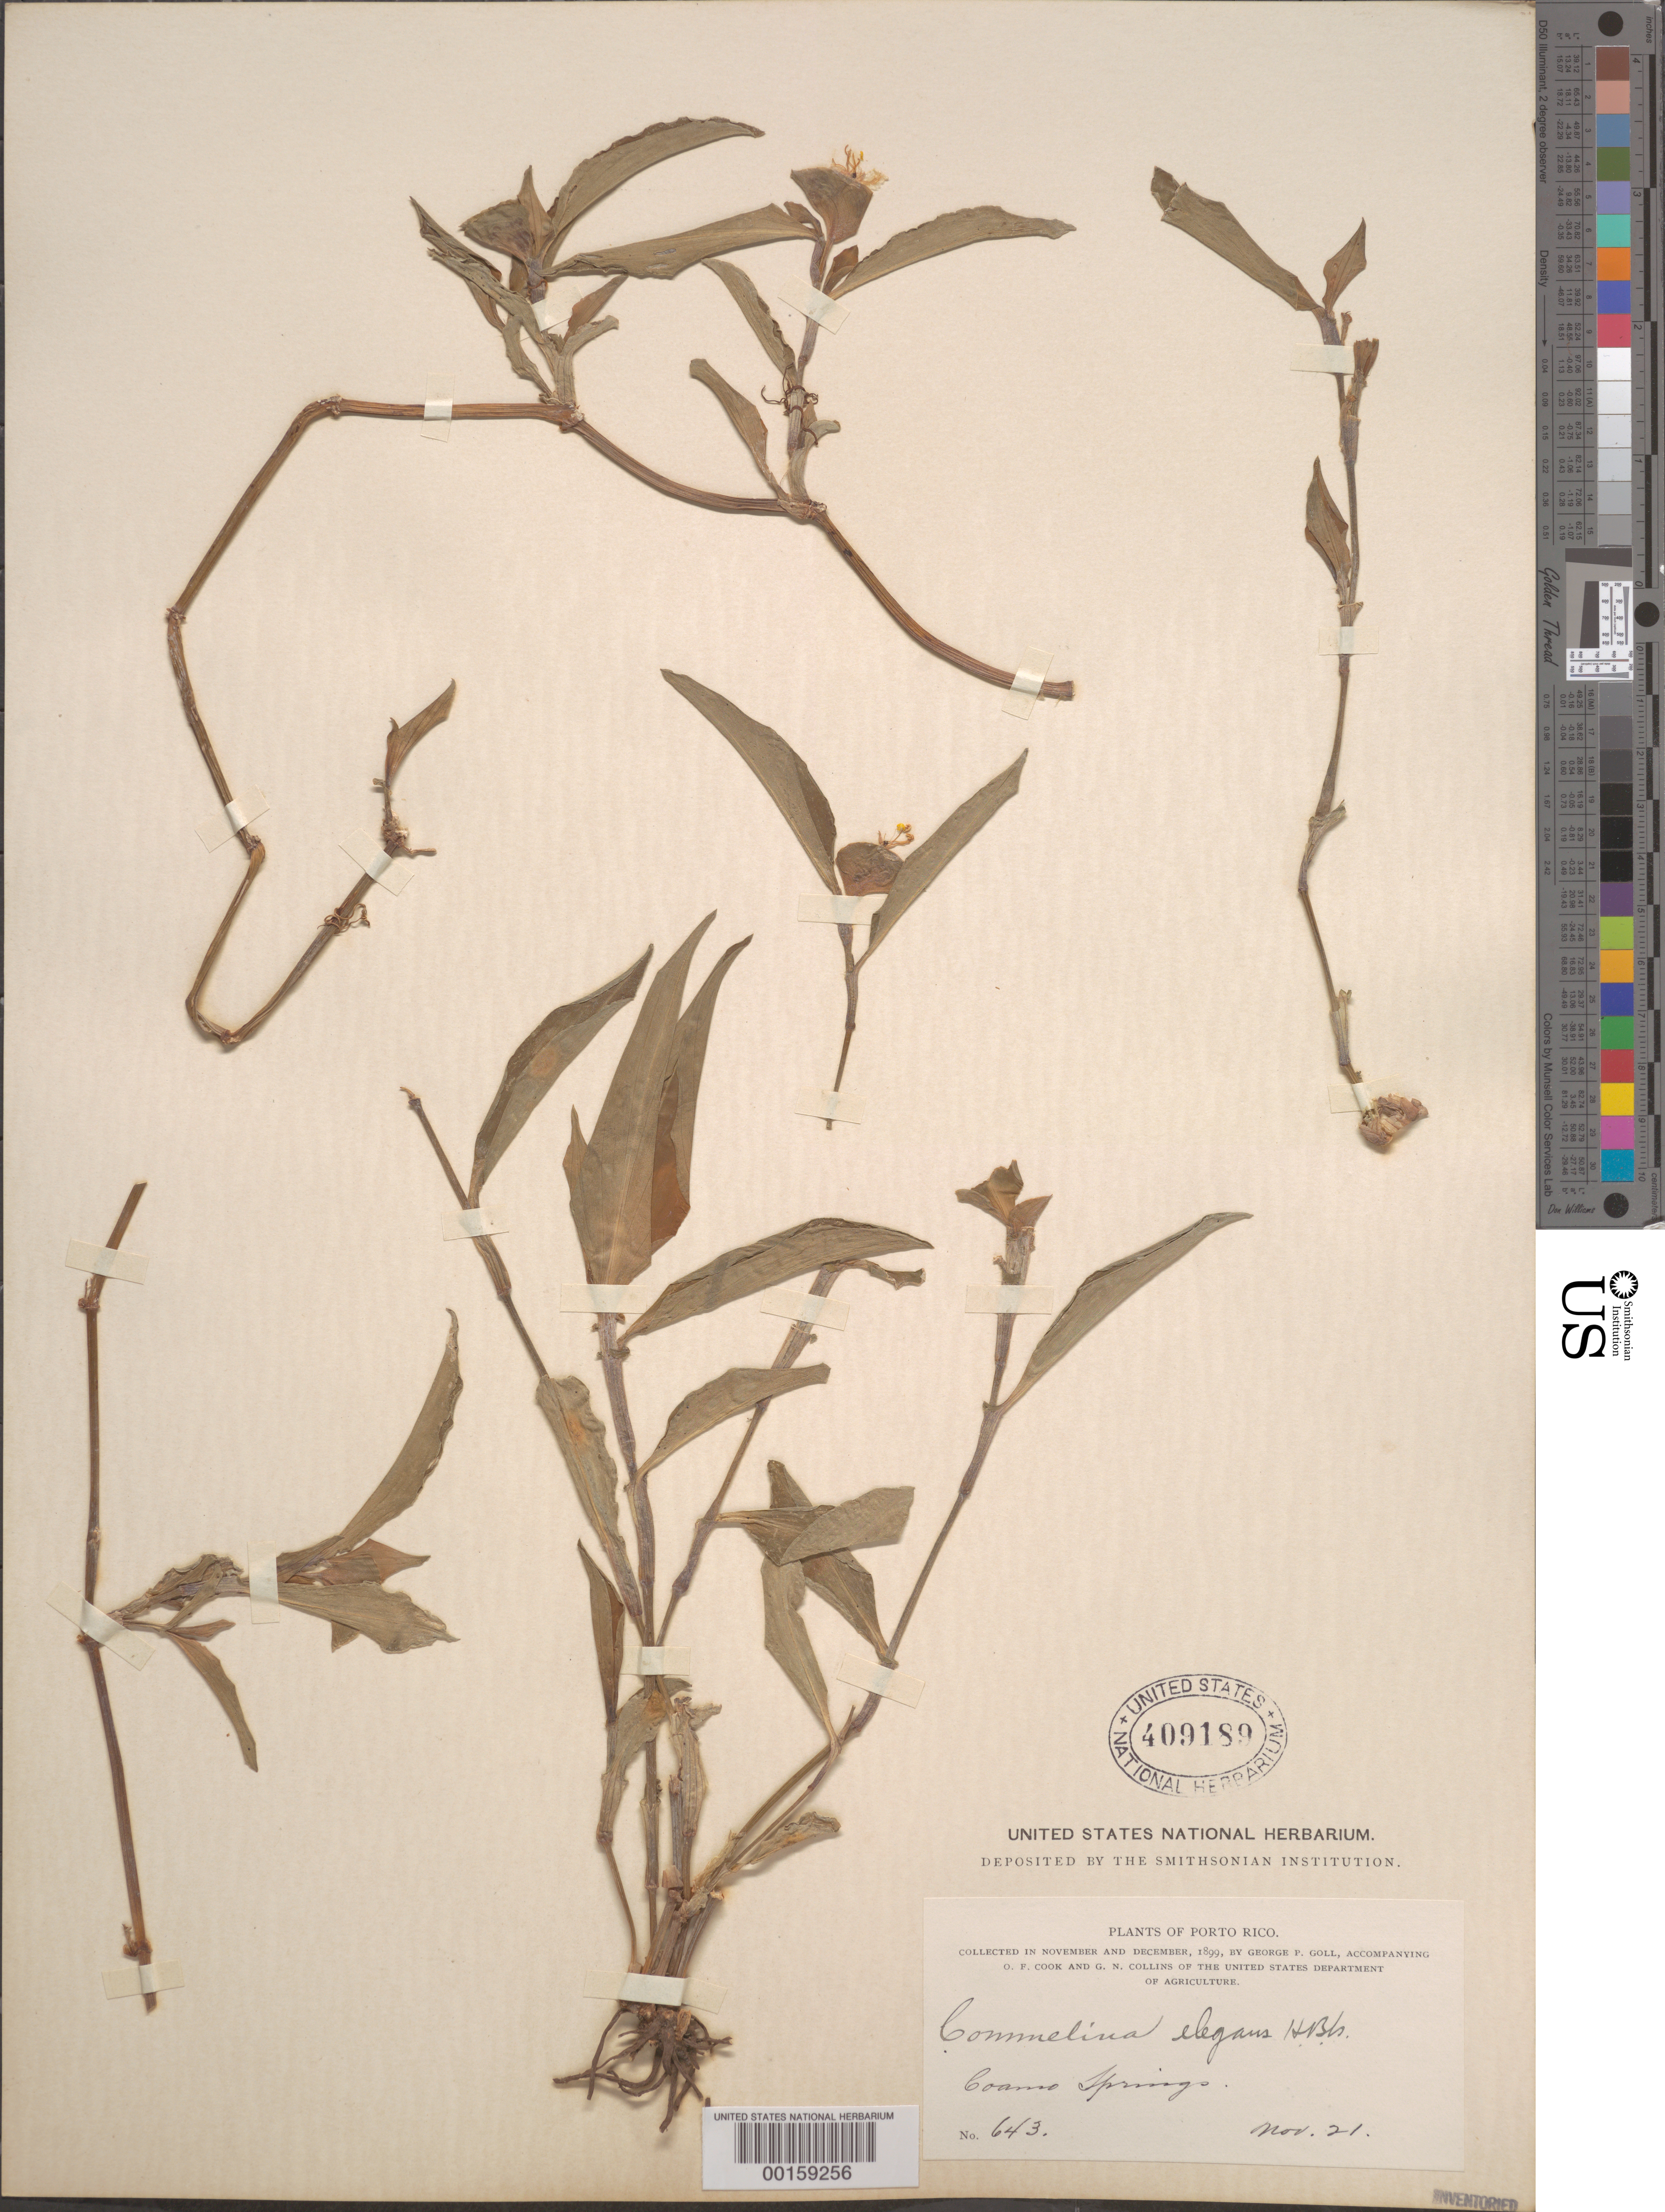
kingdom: Plantae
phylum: Tracheophyta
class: Liliopsida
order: Commelinales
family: Commelinaceae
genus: Commelina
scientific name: Commelina erecta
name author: L.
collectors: G. Goll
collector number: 643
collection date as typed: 21 Nov 1899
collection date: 1899-11-21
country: Puerto Rico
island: Greater Antilles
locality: Coamo springs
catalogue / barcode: US 409189